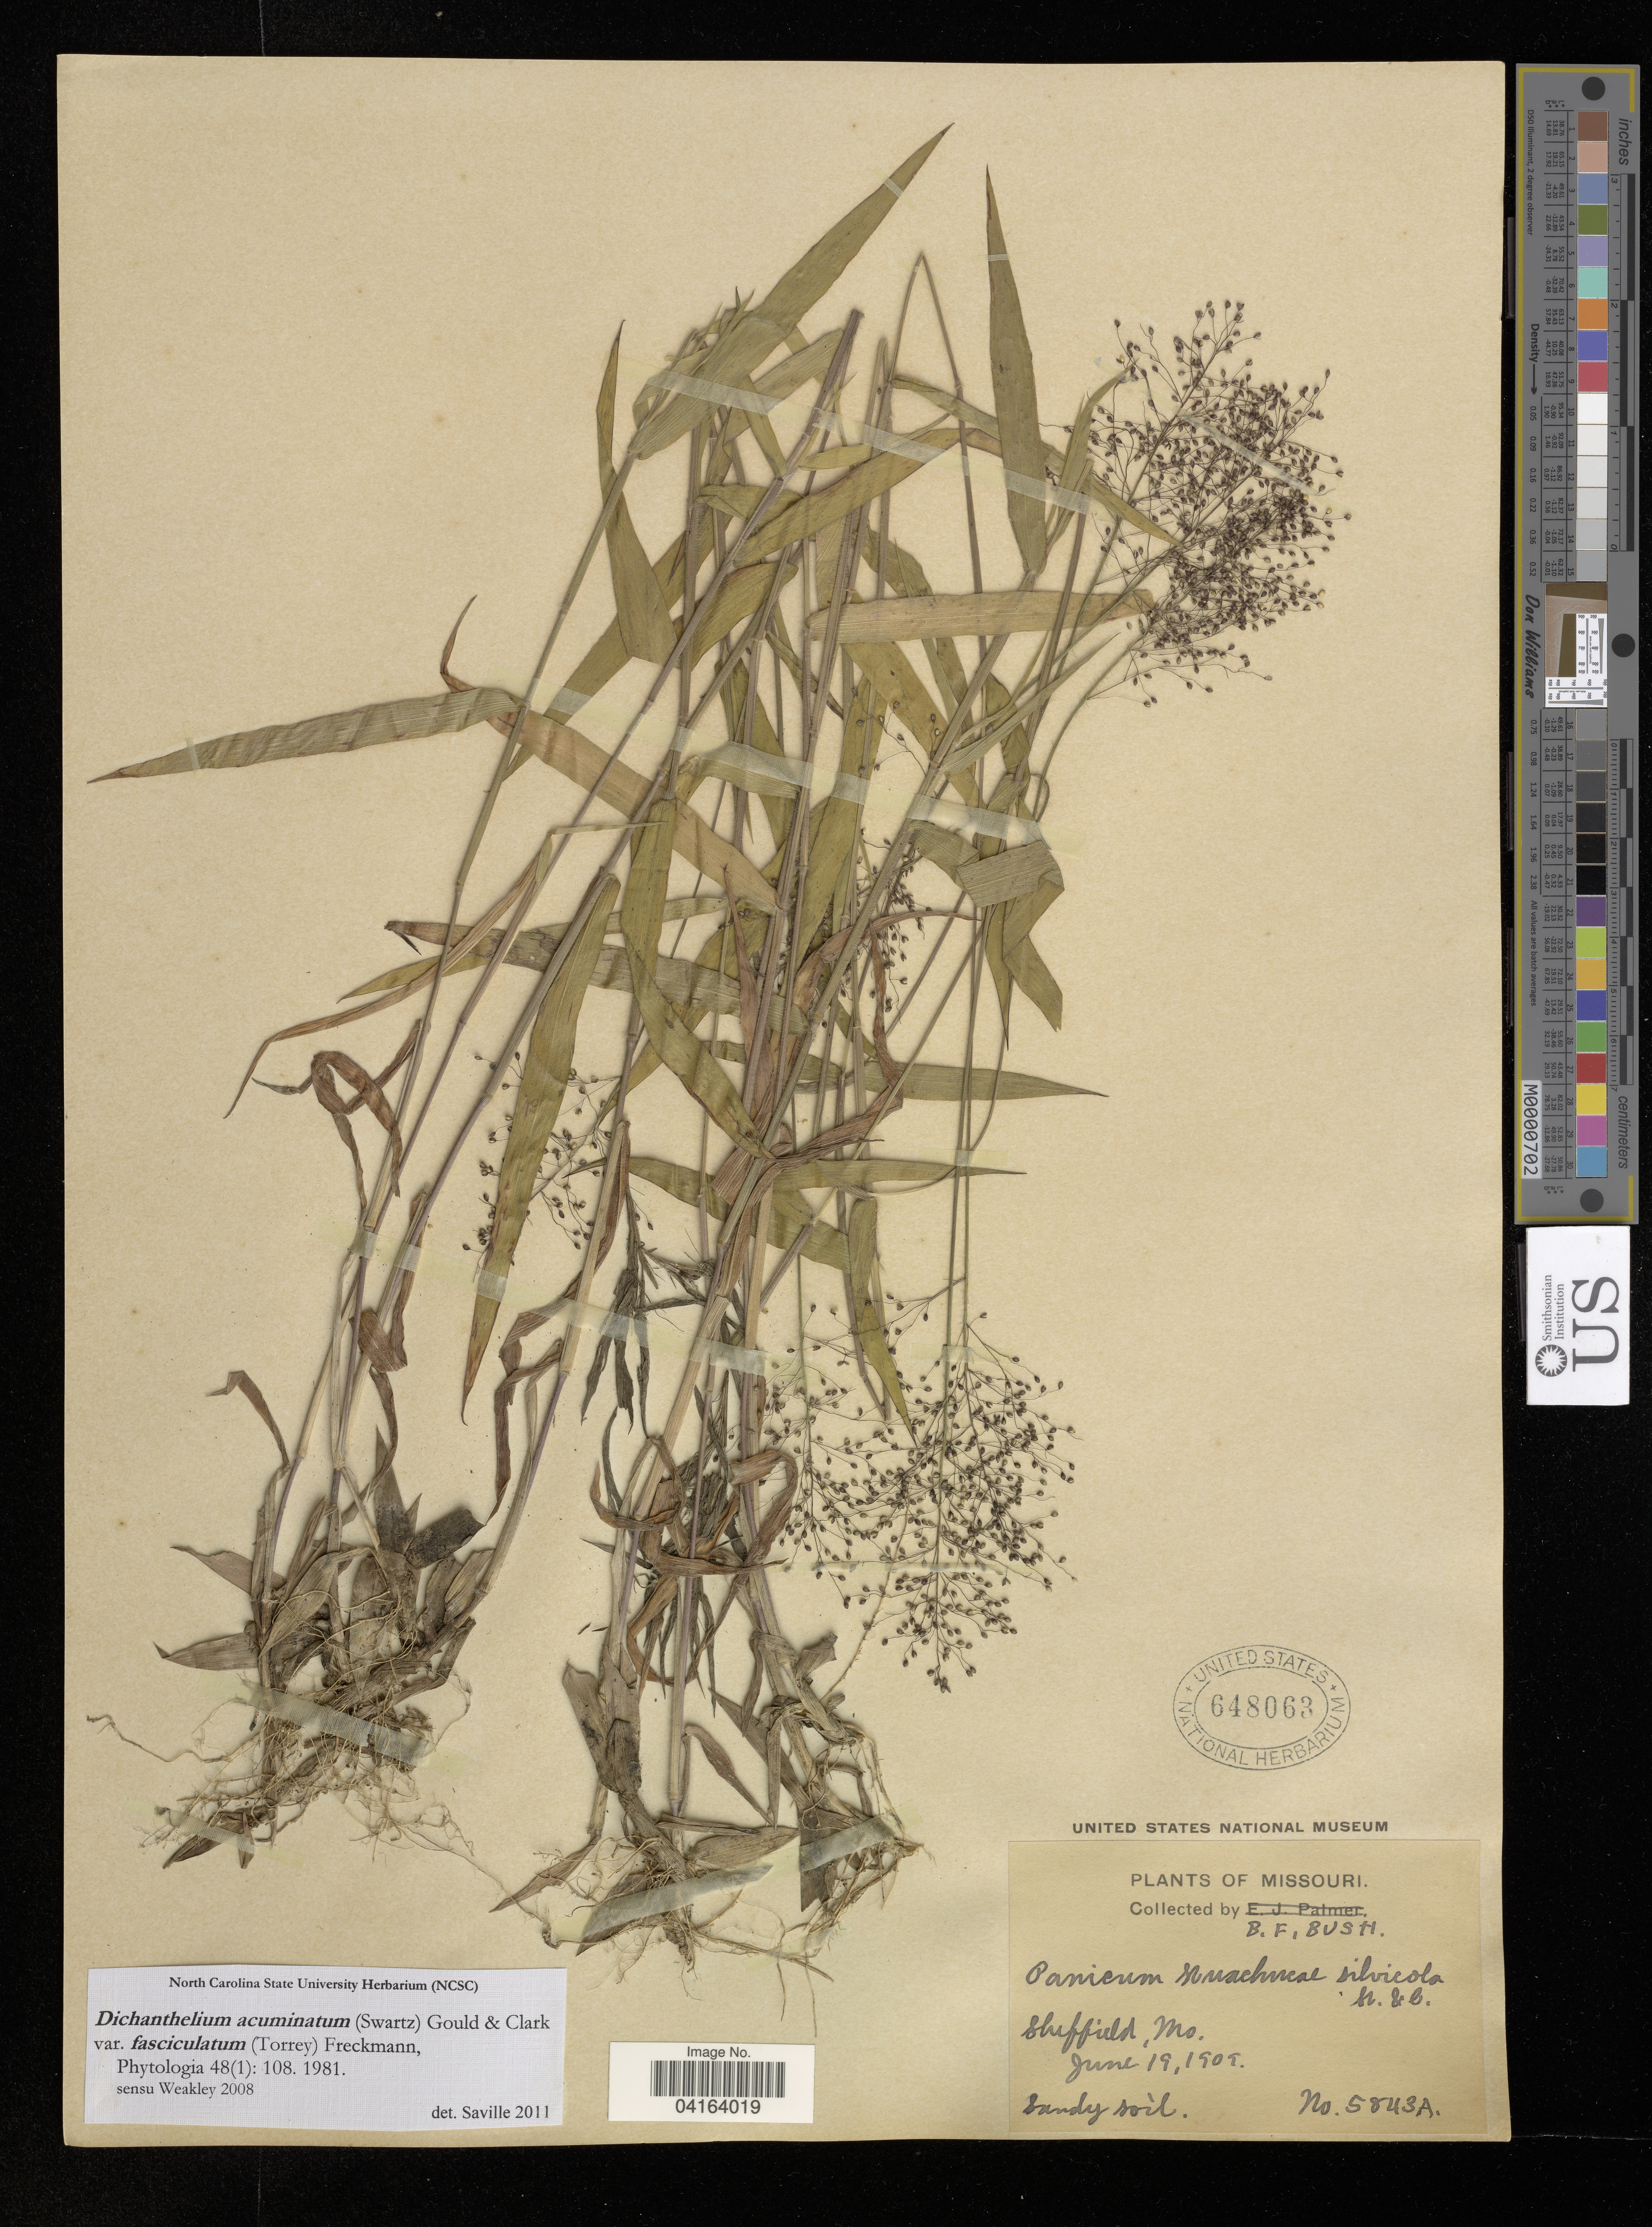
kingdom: Plantae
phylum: Tracheophyta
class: Liliopsida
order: Poales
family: Poaceae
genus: Dichanthelium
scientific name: Dichanthelium acuminatum var. fasciculatum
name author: (Torr.) Freckmann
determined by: Saville, A. C., (NCSC), North Carolina State University (UNITED STATES)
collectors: B. F. Bush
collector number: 5843A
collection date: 1909-06-19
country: United States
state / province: Missouri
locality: Sheffield.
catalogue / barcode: US 648063